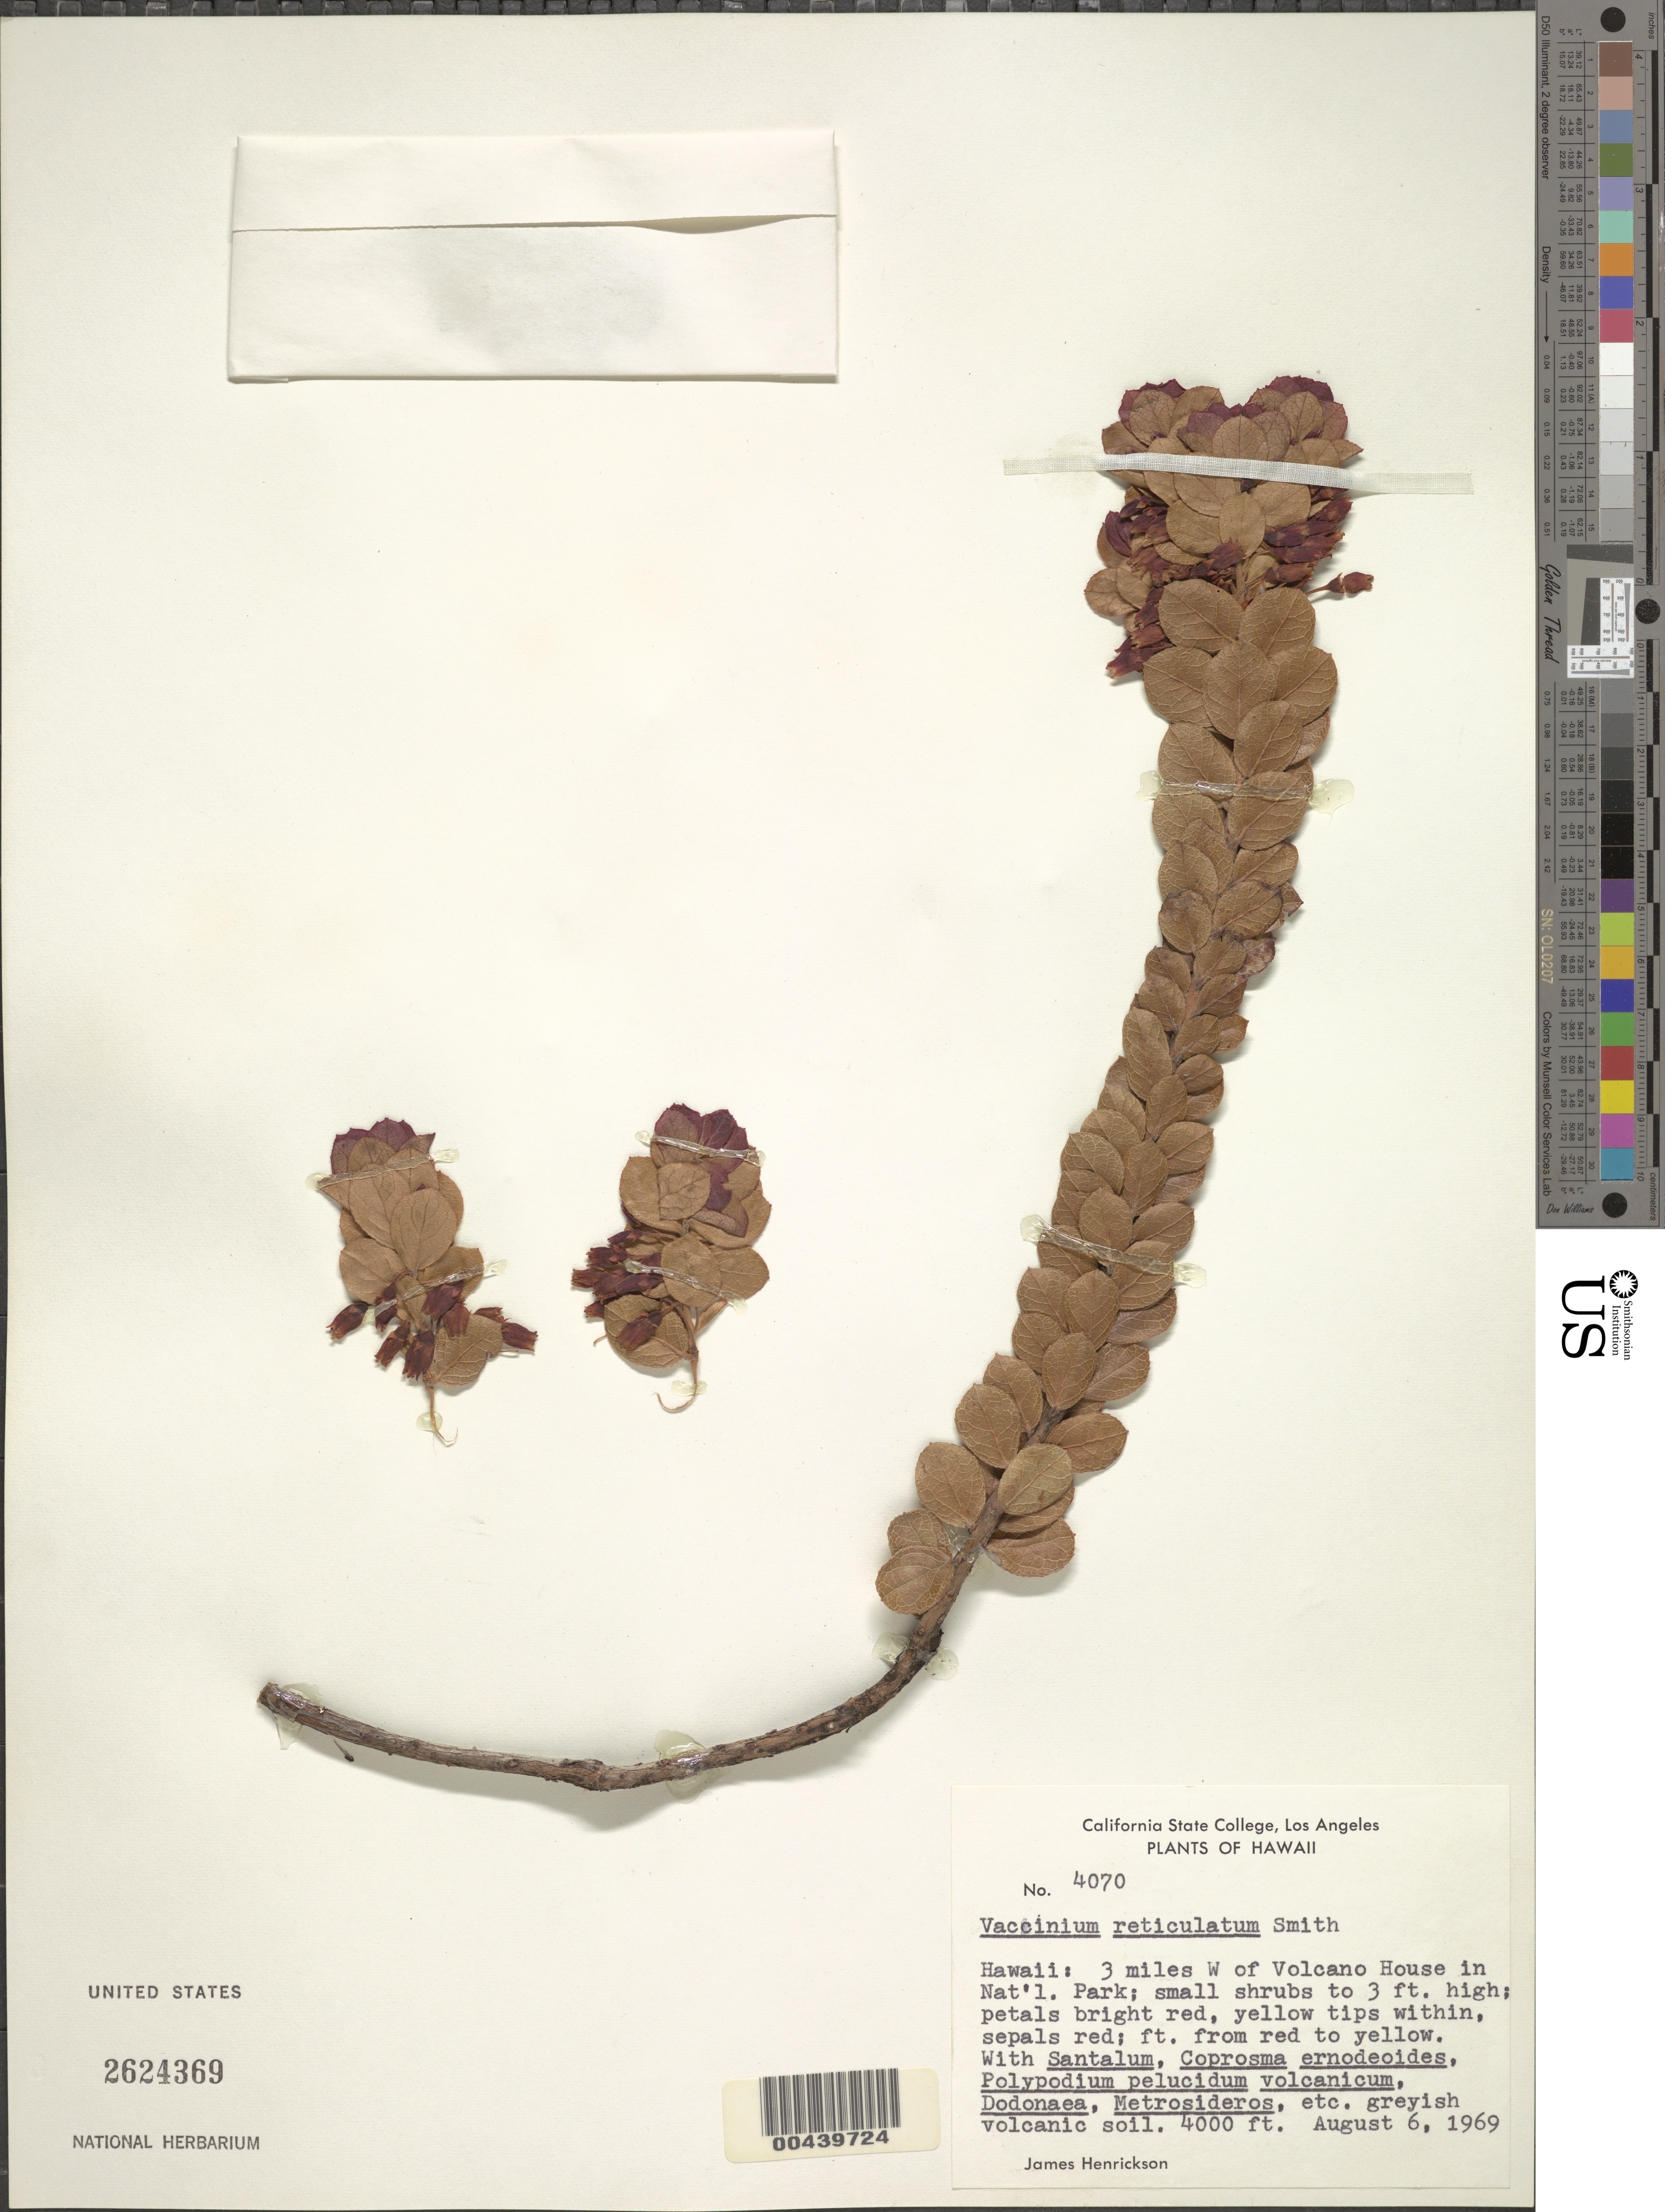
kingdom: Plantae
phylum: Tracheophyta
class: Magnoliopsida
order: Ericales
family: Ericaceae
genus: Vaccinium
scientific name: Vaccinium reticulatum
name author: Sm.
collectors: J. S. Henrickson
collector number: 4070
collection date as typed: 6 Aug 1969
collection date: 1969-08-06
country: United States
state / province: Hawaii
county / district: Hawaii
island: Hawaii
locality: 3 mi W of Volcano House in Nat'l. Park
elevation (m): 1219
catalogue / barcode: US 2624369